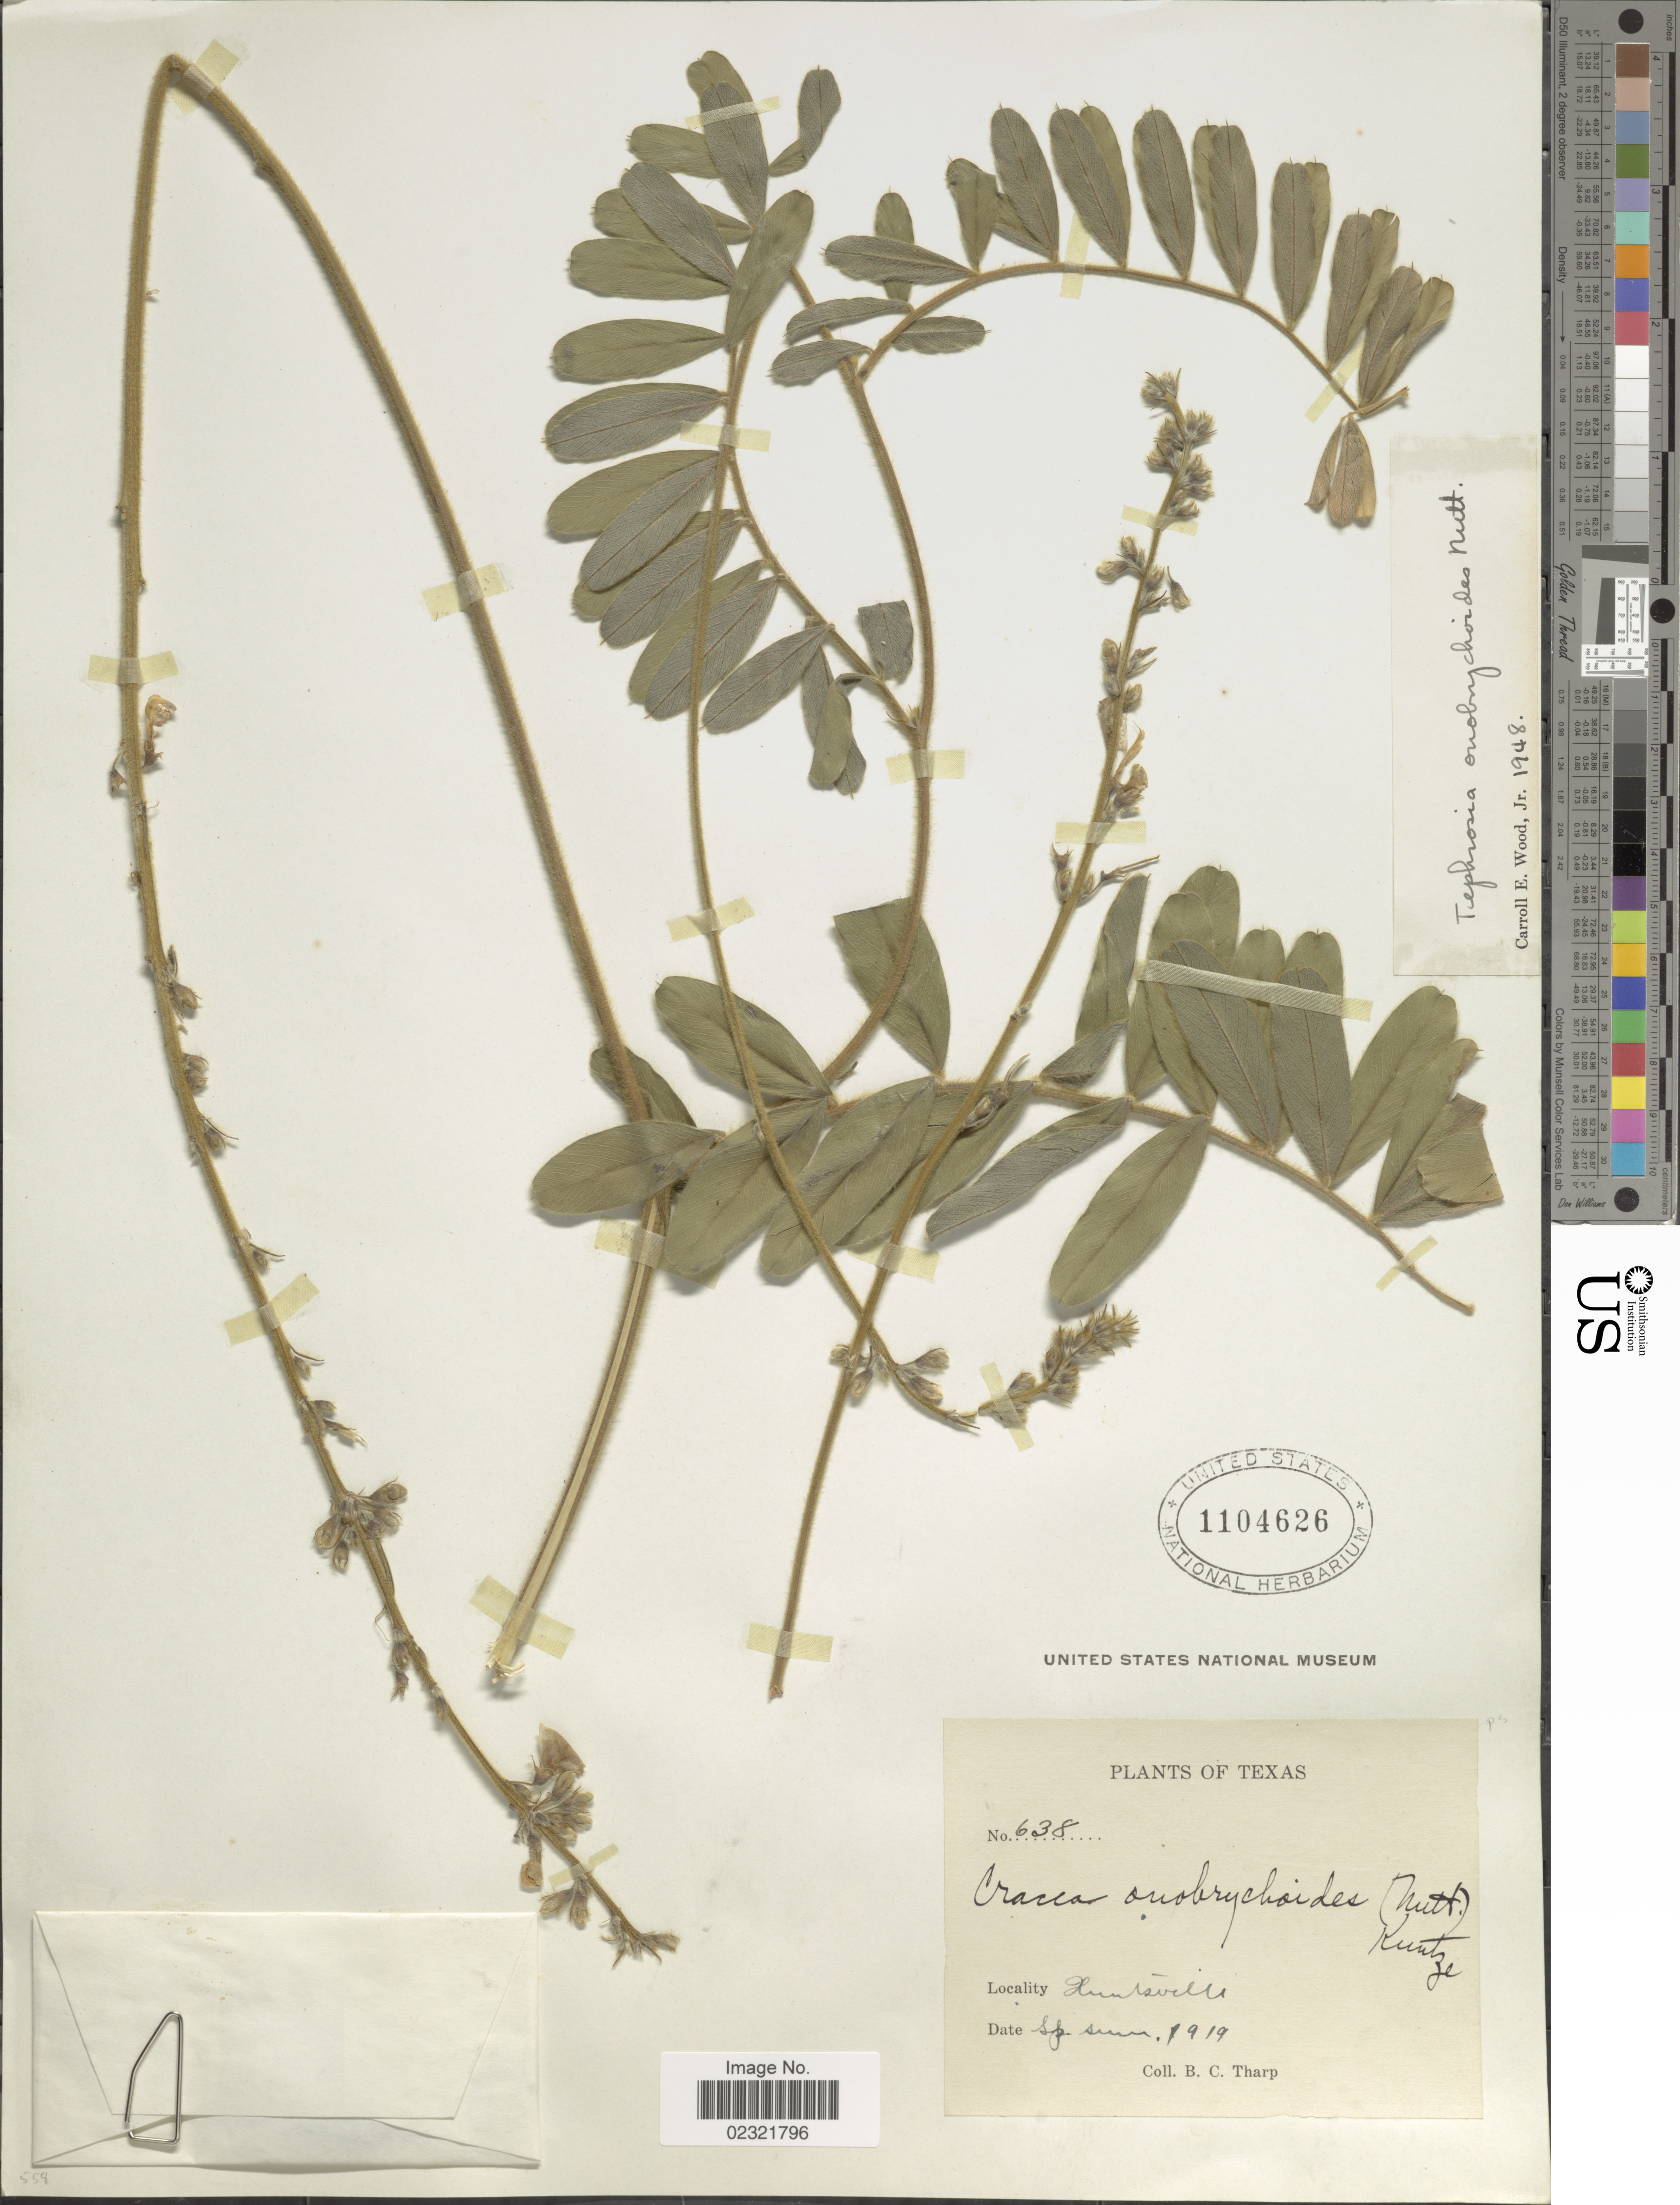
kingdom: Plantae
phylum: Tracheophyta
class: Magnoliopsida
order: Fabales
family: Fabaceae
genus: Tephrosia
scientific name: Tephrosia onobrychoides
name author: Nutt.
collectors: B. C. Tharp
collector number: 638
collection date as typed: summer 1919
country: United States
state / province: Texas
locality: Huntsville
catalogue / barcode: US 1104626